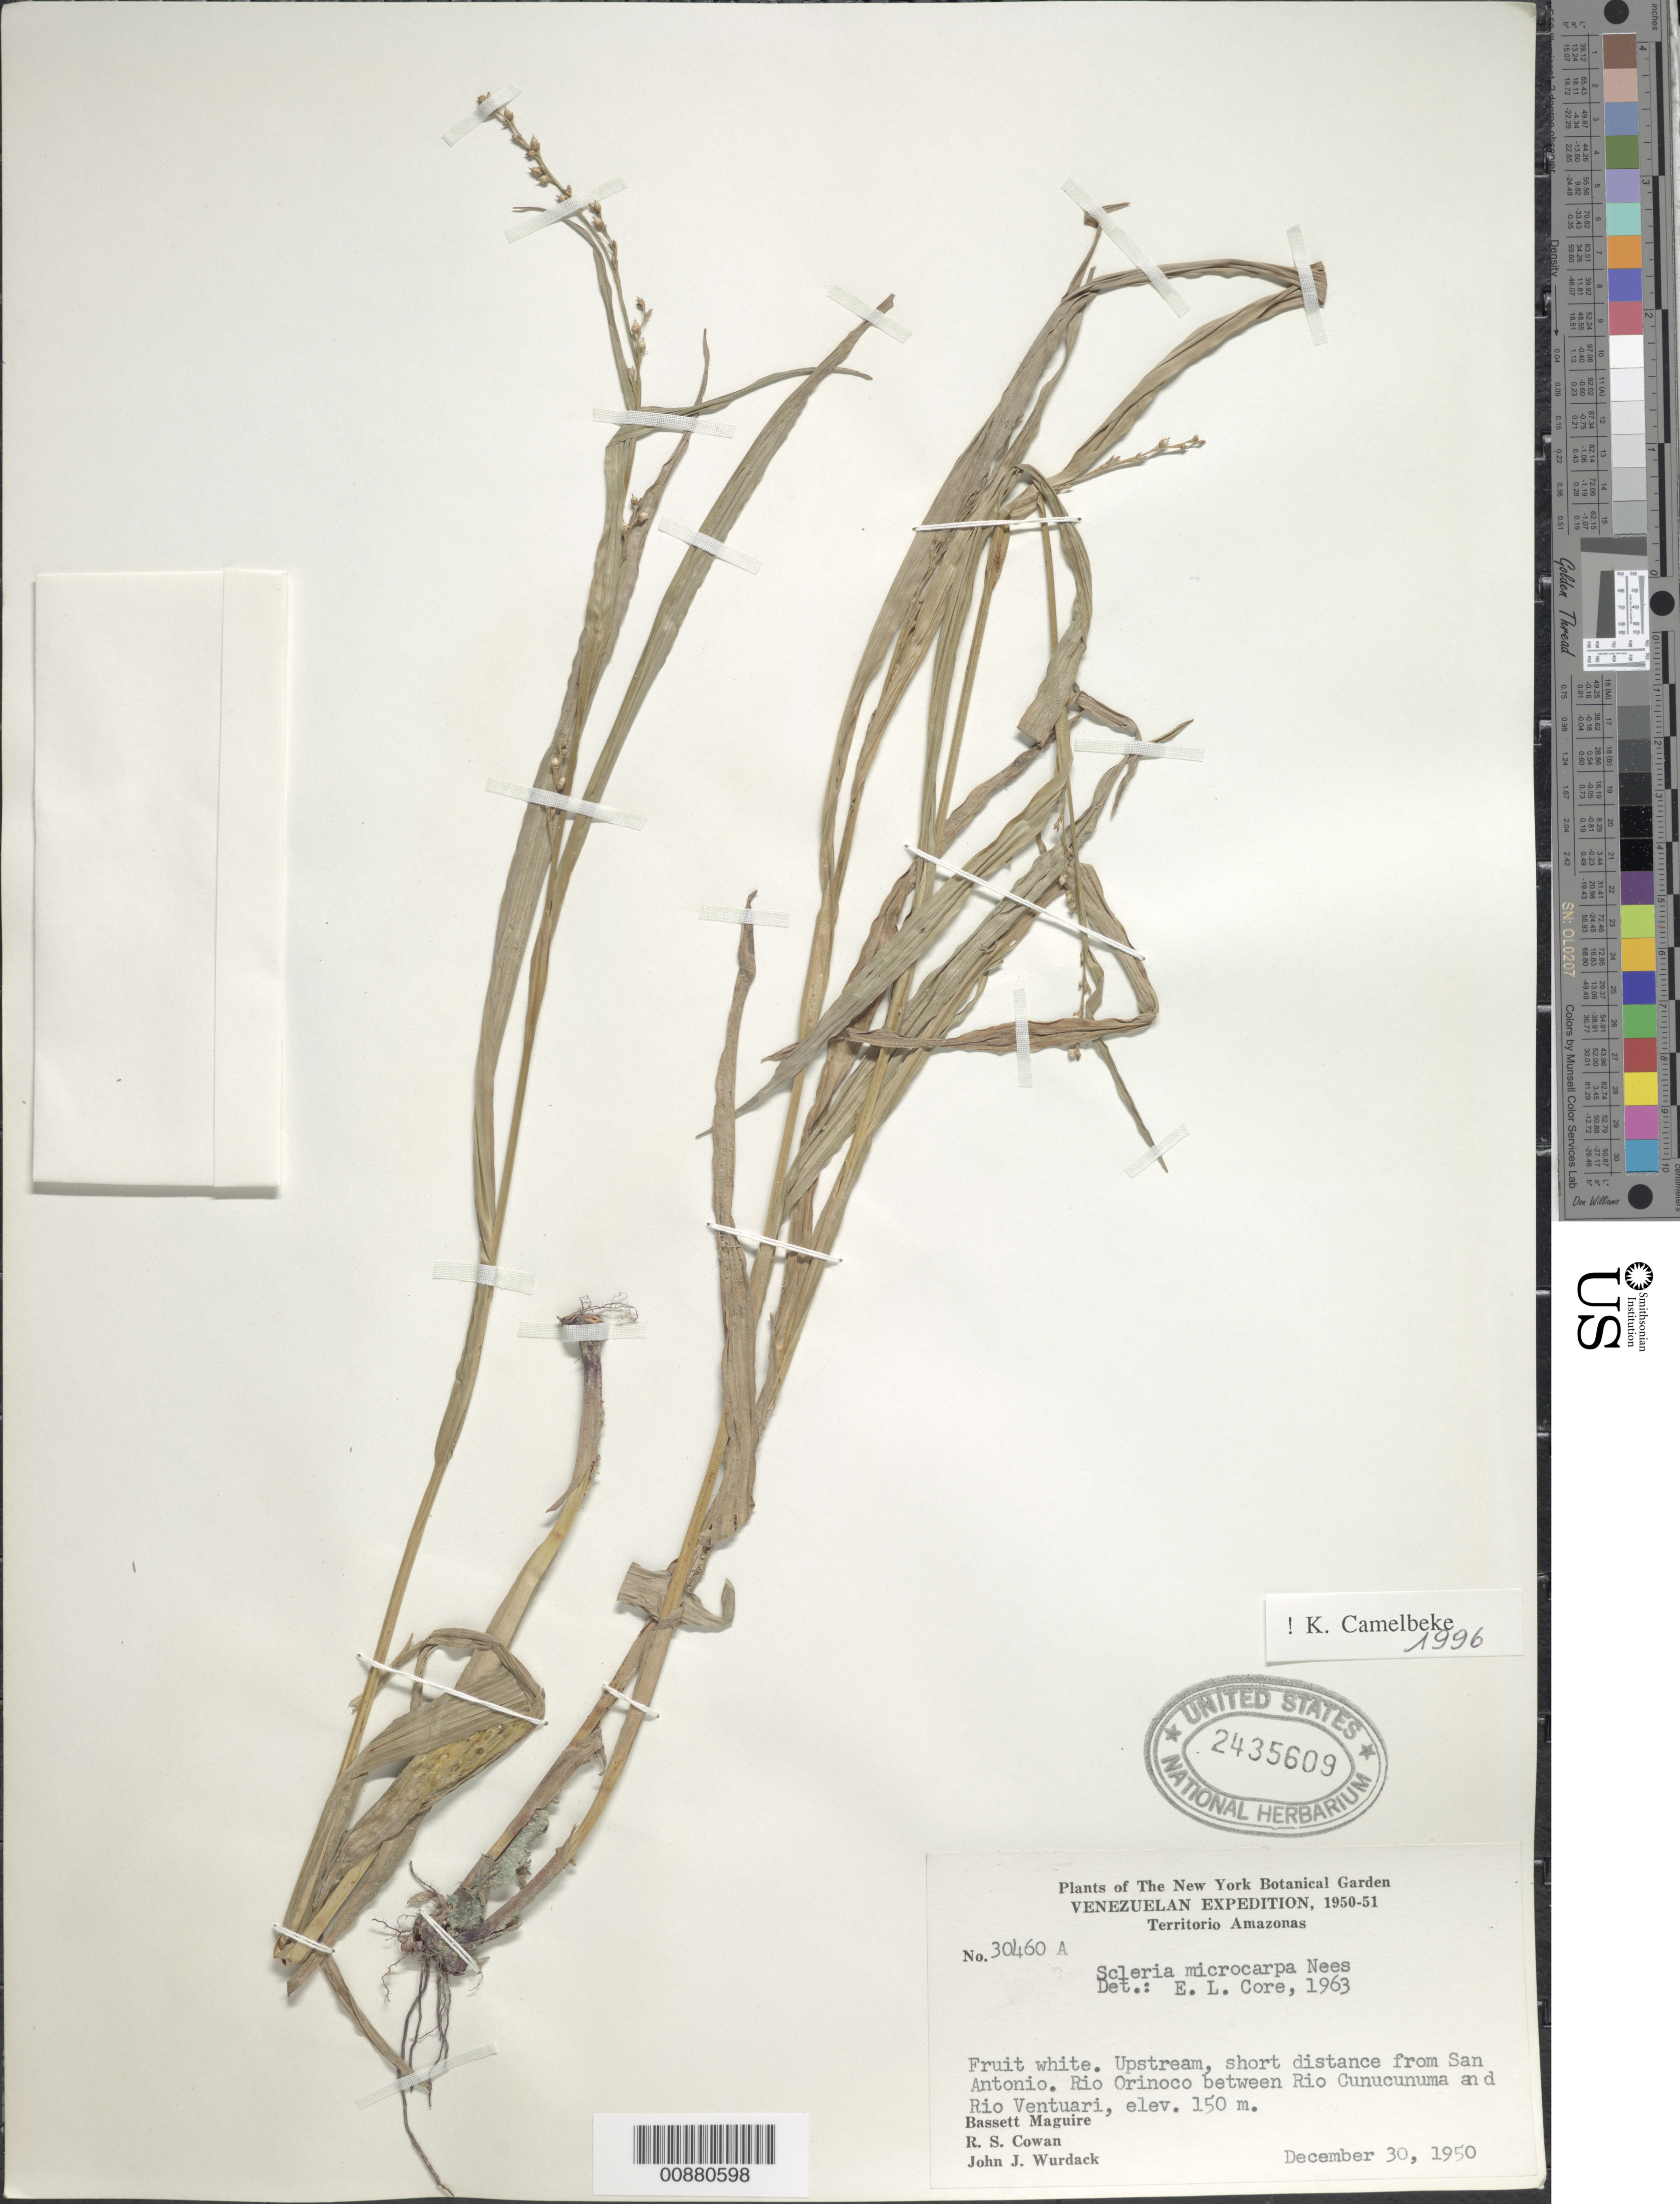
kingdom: Plantae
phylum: Tracheophyta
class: Liliopsida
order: Poales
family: Cyperaceae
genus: Scleria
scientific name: Scleria microcarpa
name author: Nees ex Kunth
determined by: Camelbeke, K.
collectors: B. Maguire, R. S. Cowan & J. J. Wurdack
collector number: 30460 A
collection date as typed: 30-Dec-50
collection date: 1950-12-30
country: Venezuela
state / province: Amazonas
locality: San Antonio, Río Orinoco, between Río Cunucunuma and Río Ventuari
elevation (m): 150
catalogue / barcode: US 2435609